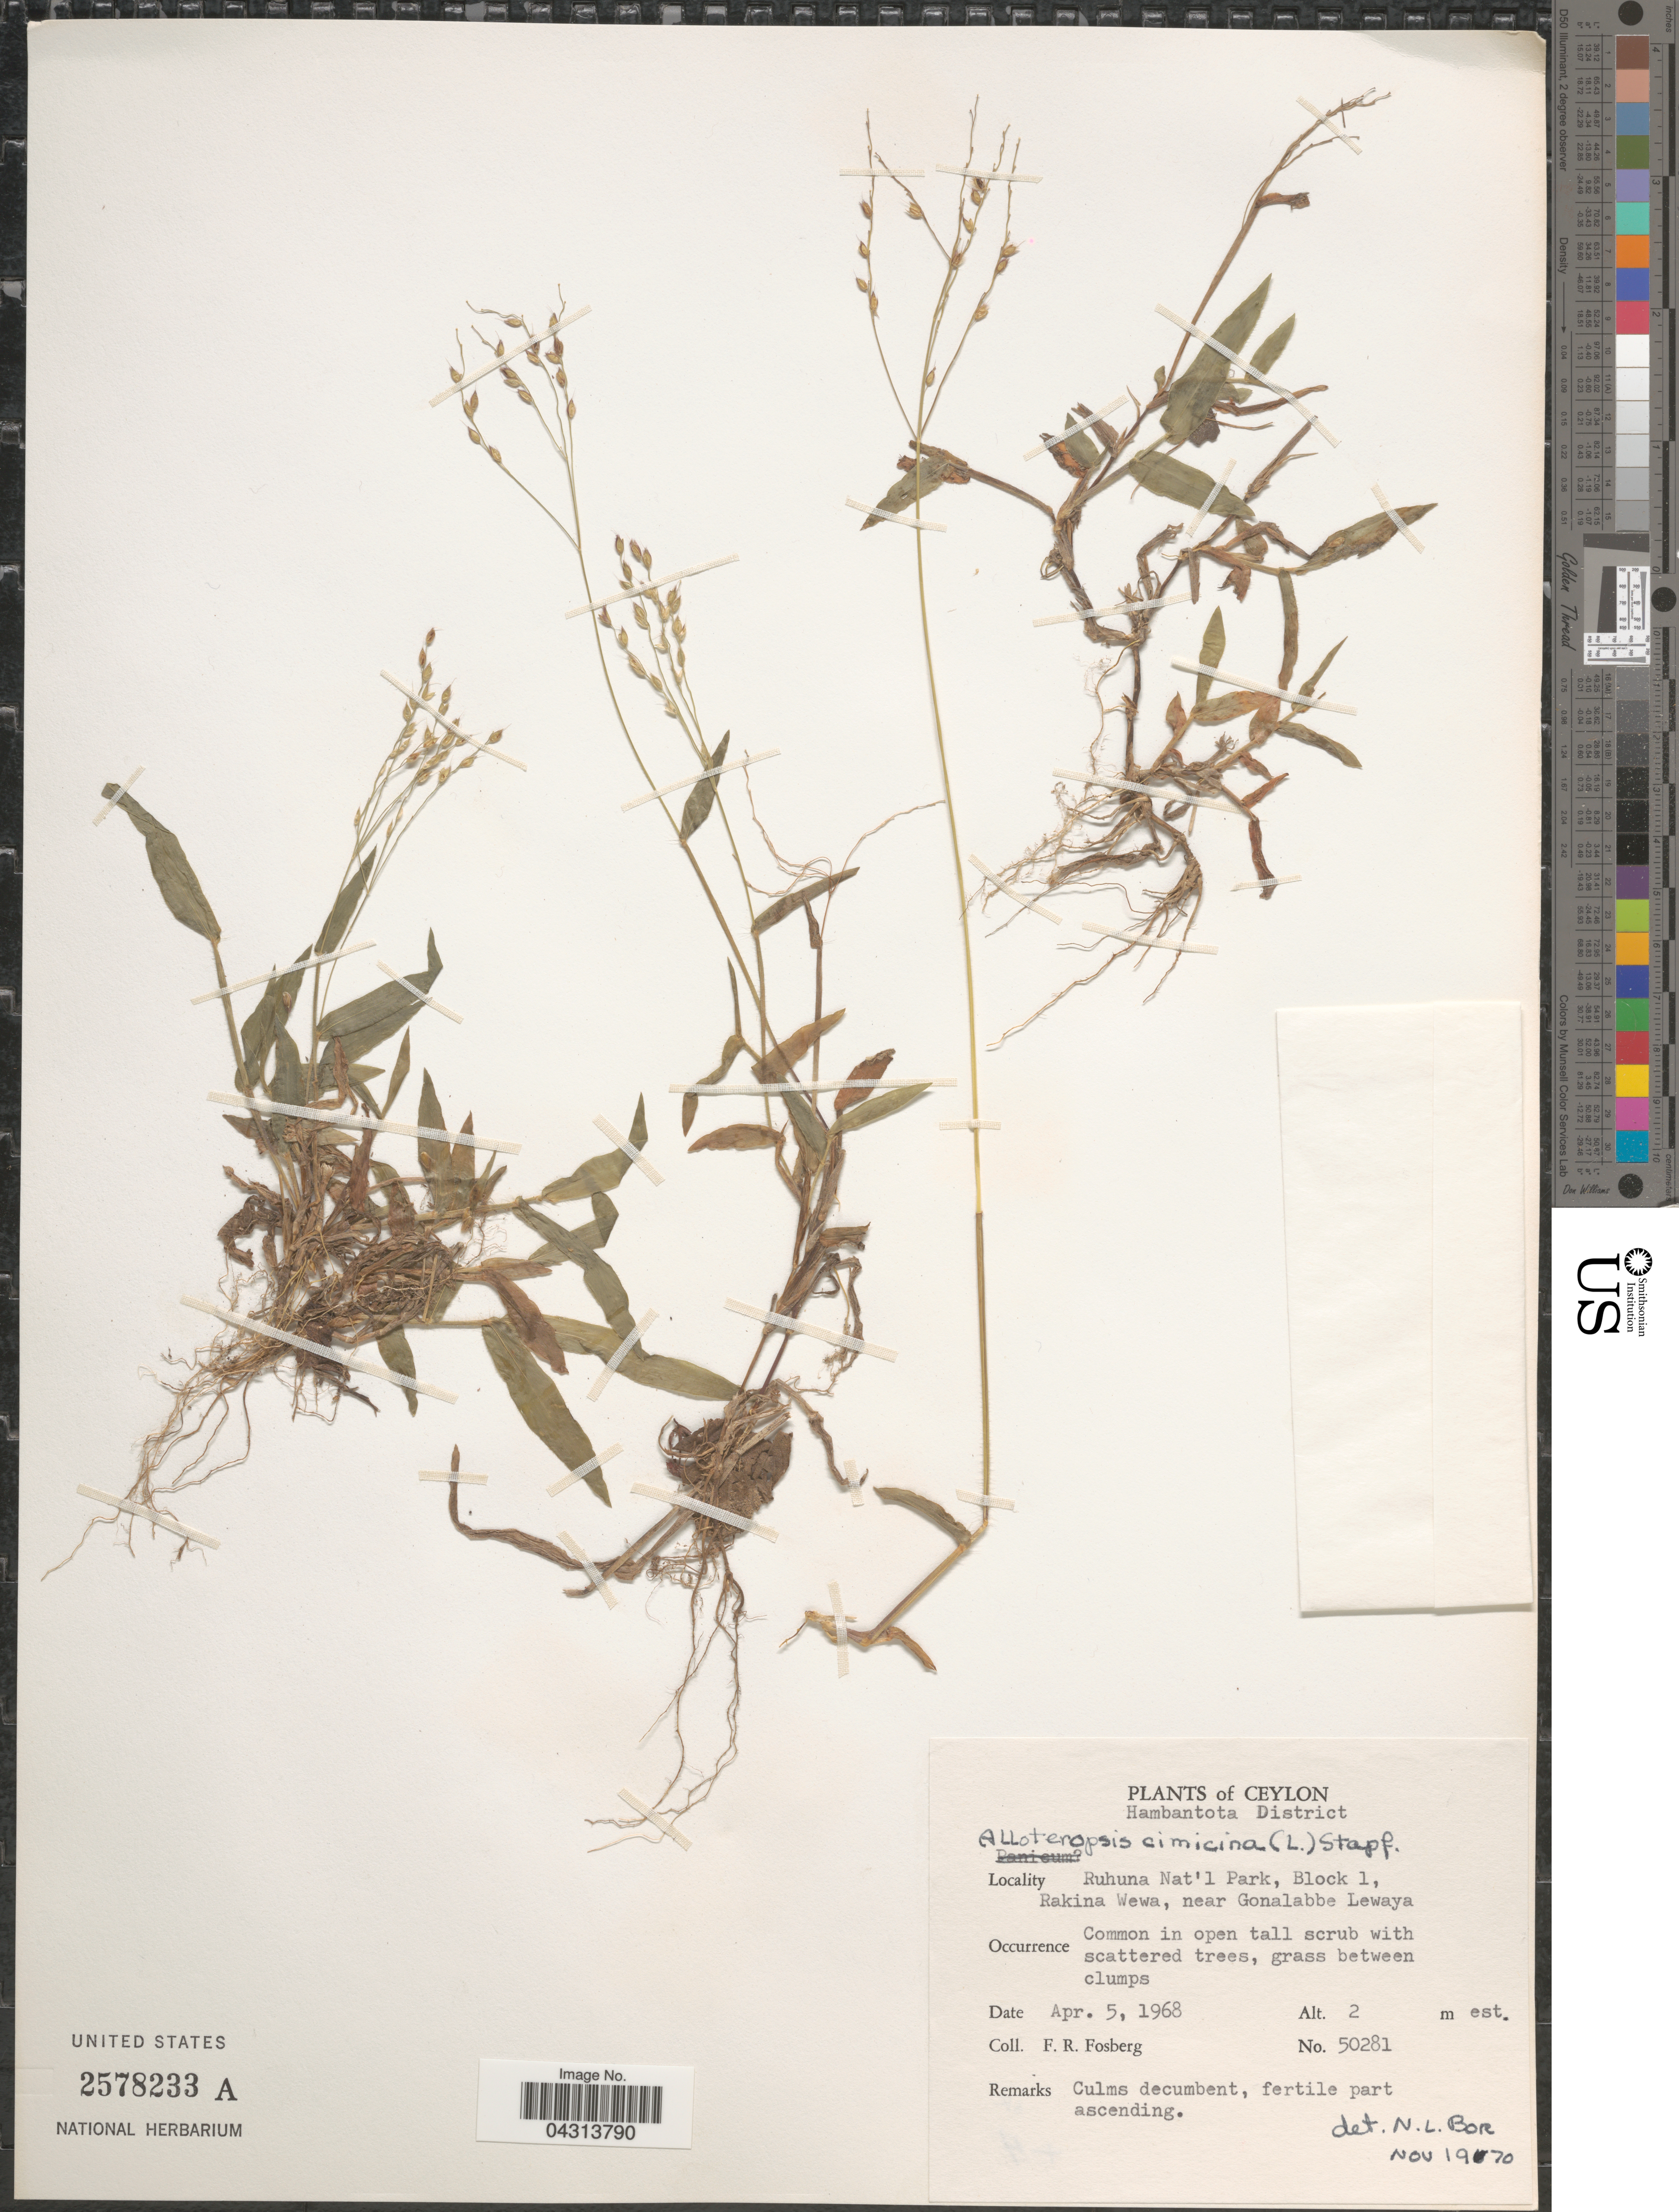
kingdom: Plantae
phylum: Tracheophyta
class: Liliopsida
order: Poales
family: Poaceae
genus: Alloteropsis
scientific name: Alloteropsis cimicina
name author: (L.) Stapf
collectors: F. R. Fosberg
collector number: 50281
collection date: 1968-04-05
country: Sri Lanka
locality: Ceylon. Hambantota District. Ruhuna Nat'l Park, Block 1, Rakina Wewa, near Gonalabbe Lewaya.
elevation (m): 2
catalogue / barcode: US 2578233A